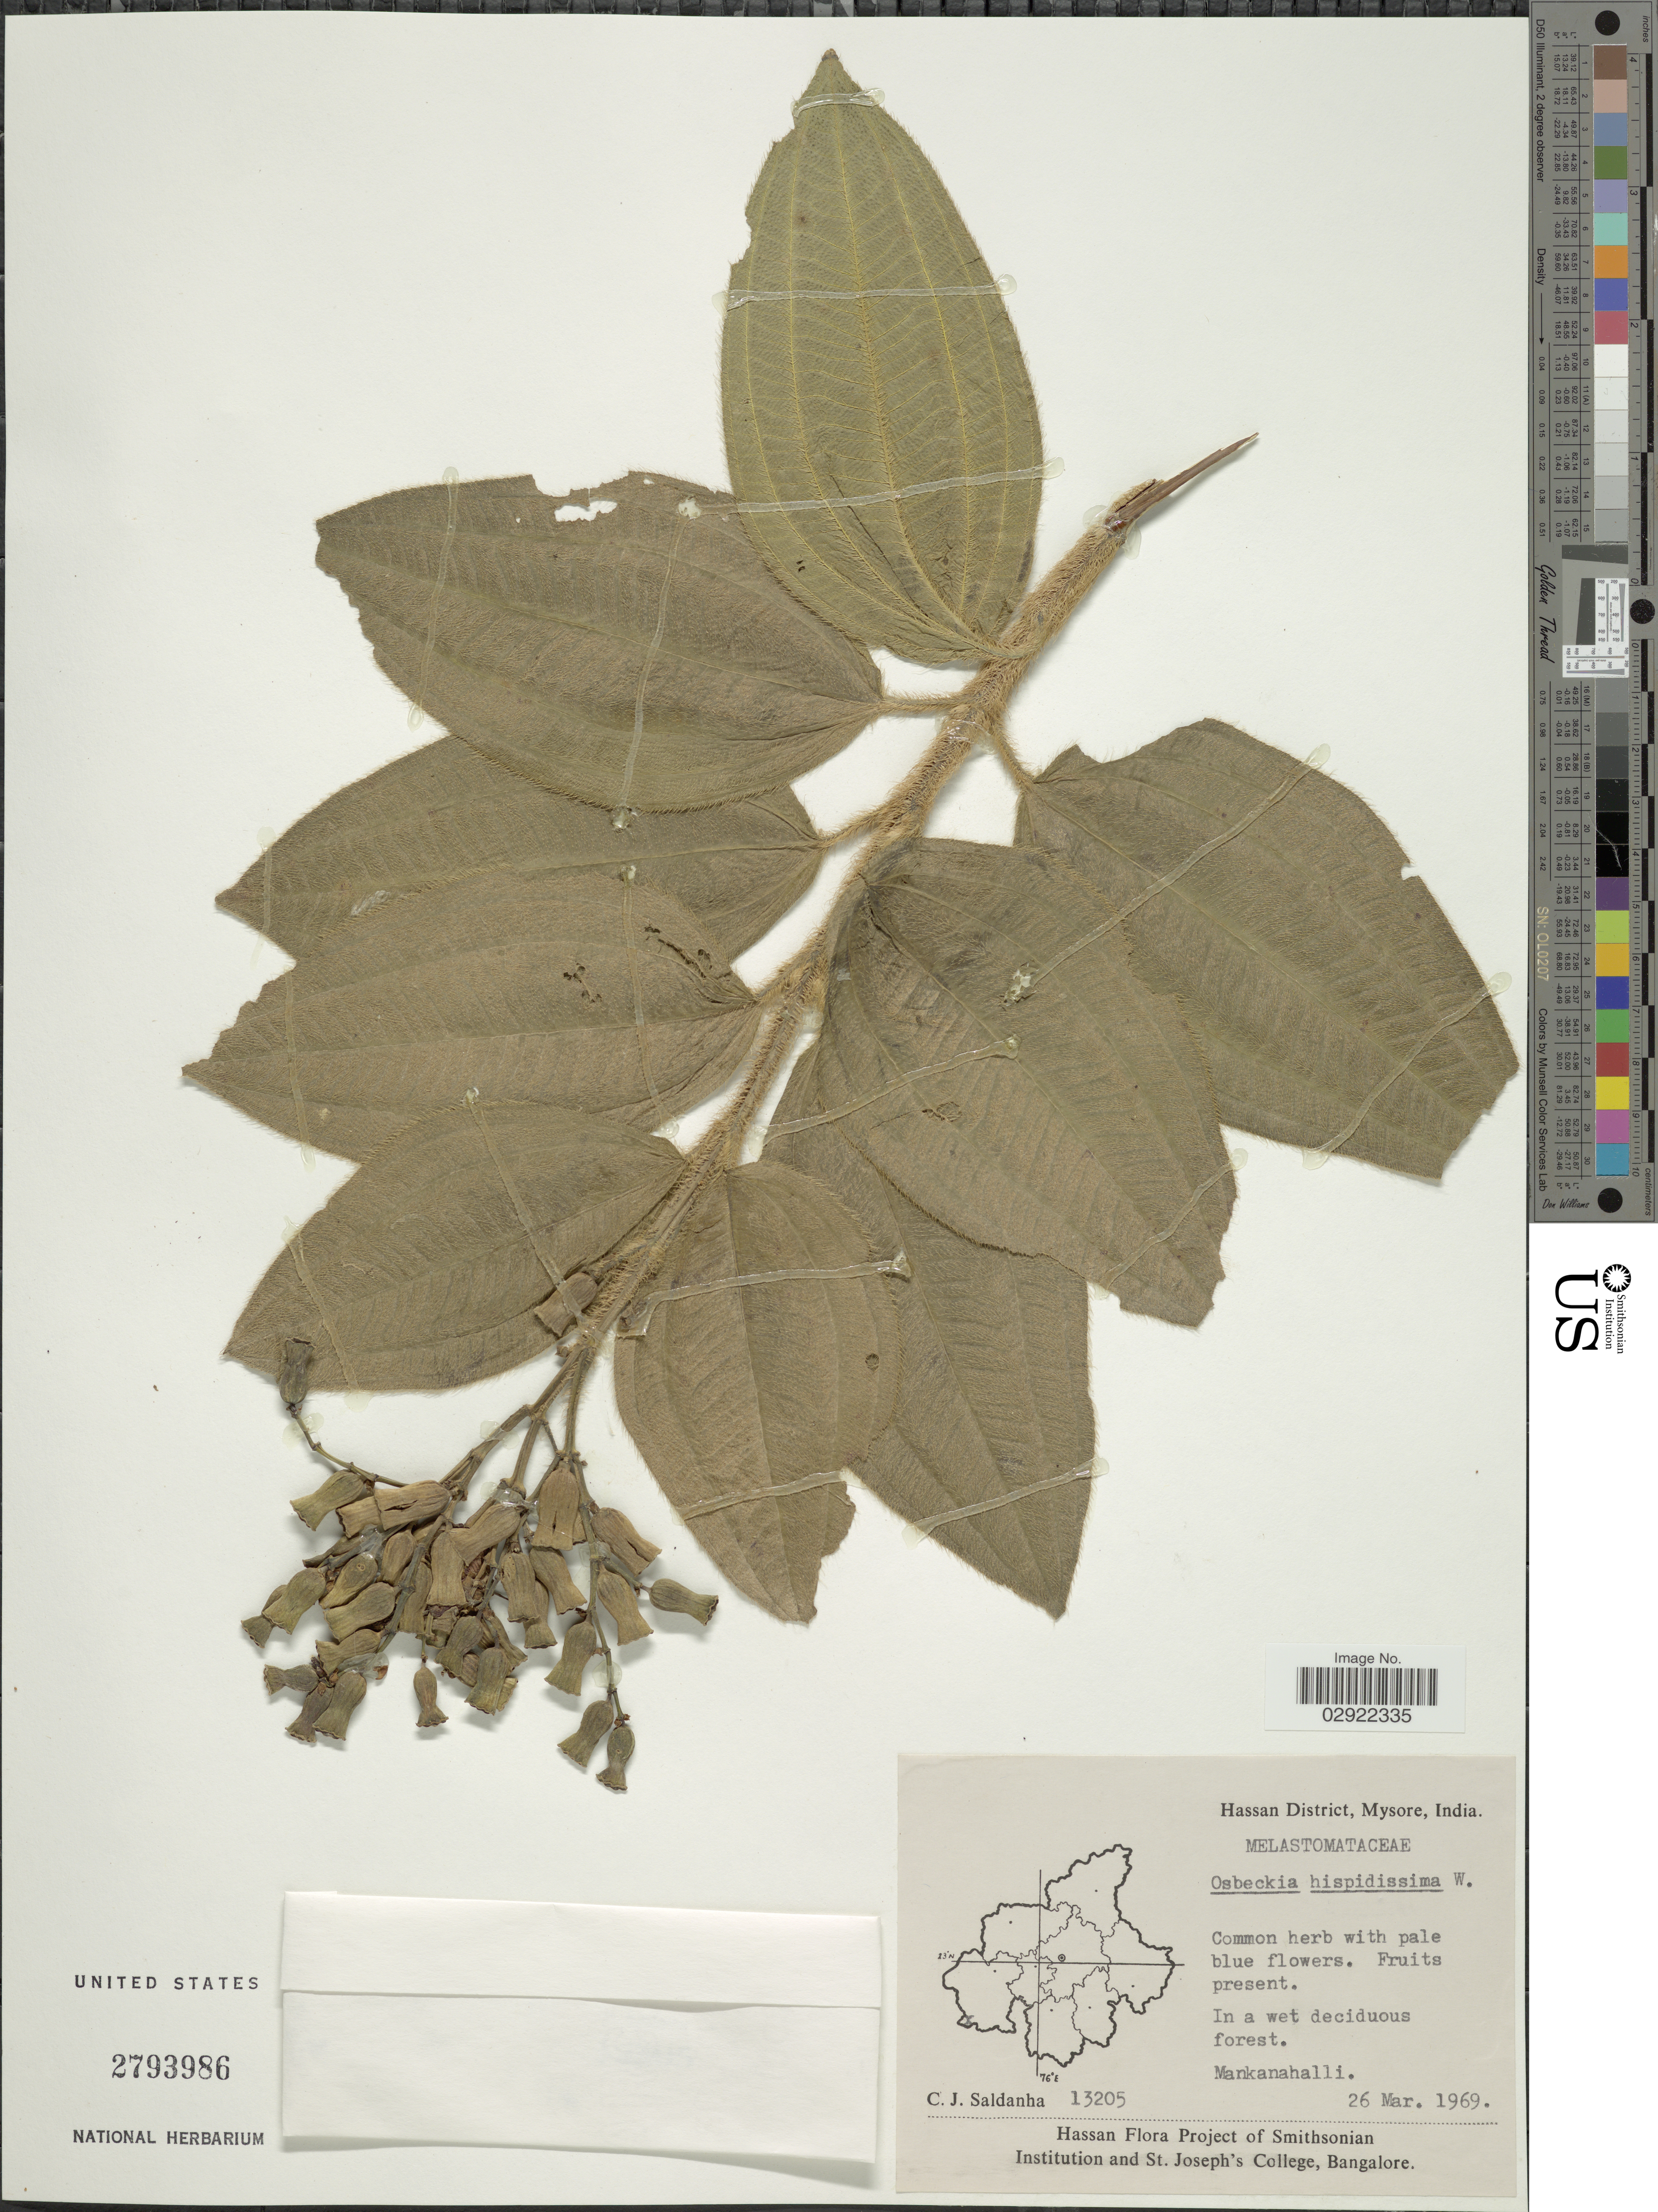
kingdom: Plantae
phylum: Tracheophyta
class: Magnoliopsida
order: Myrtales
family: Melastomataceae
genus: Osbeckia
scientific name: Osbeckia stellata var. hispidissima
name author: (Wight) C.Hansen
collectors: C. J. Saldanha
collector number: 13205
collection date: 1969-03-26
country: India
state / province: Karnataka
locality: Hassan District, Mysore. Mankanahalli.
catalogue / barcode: US 2793986